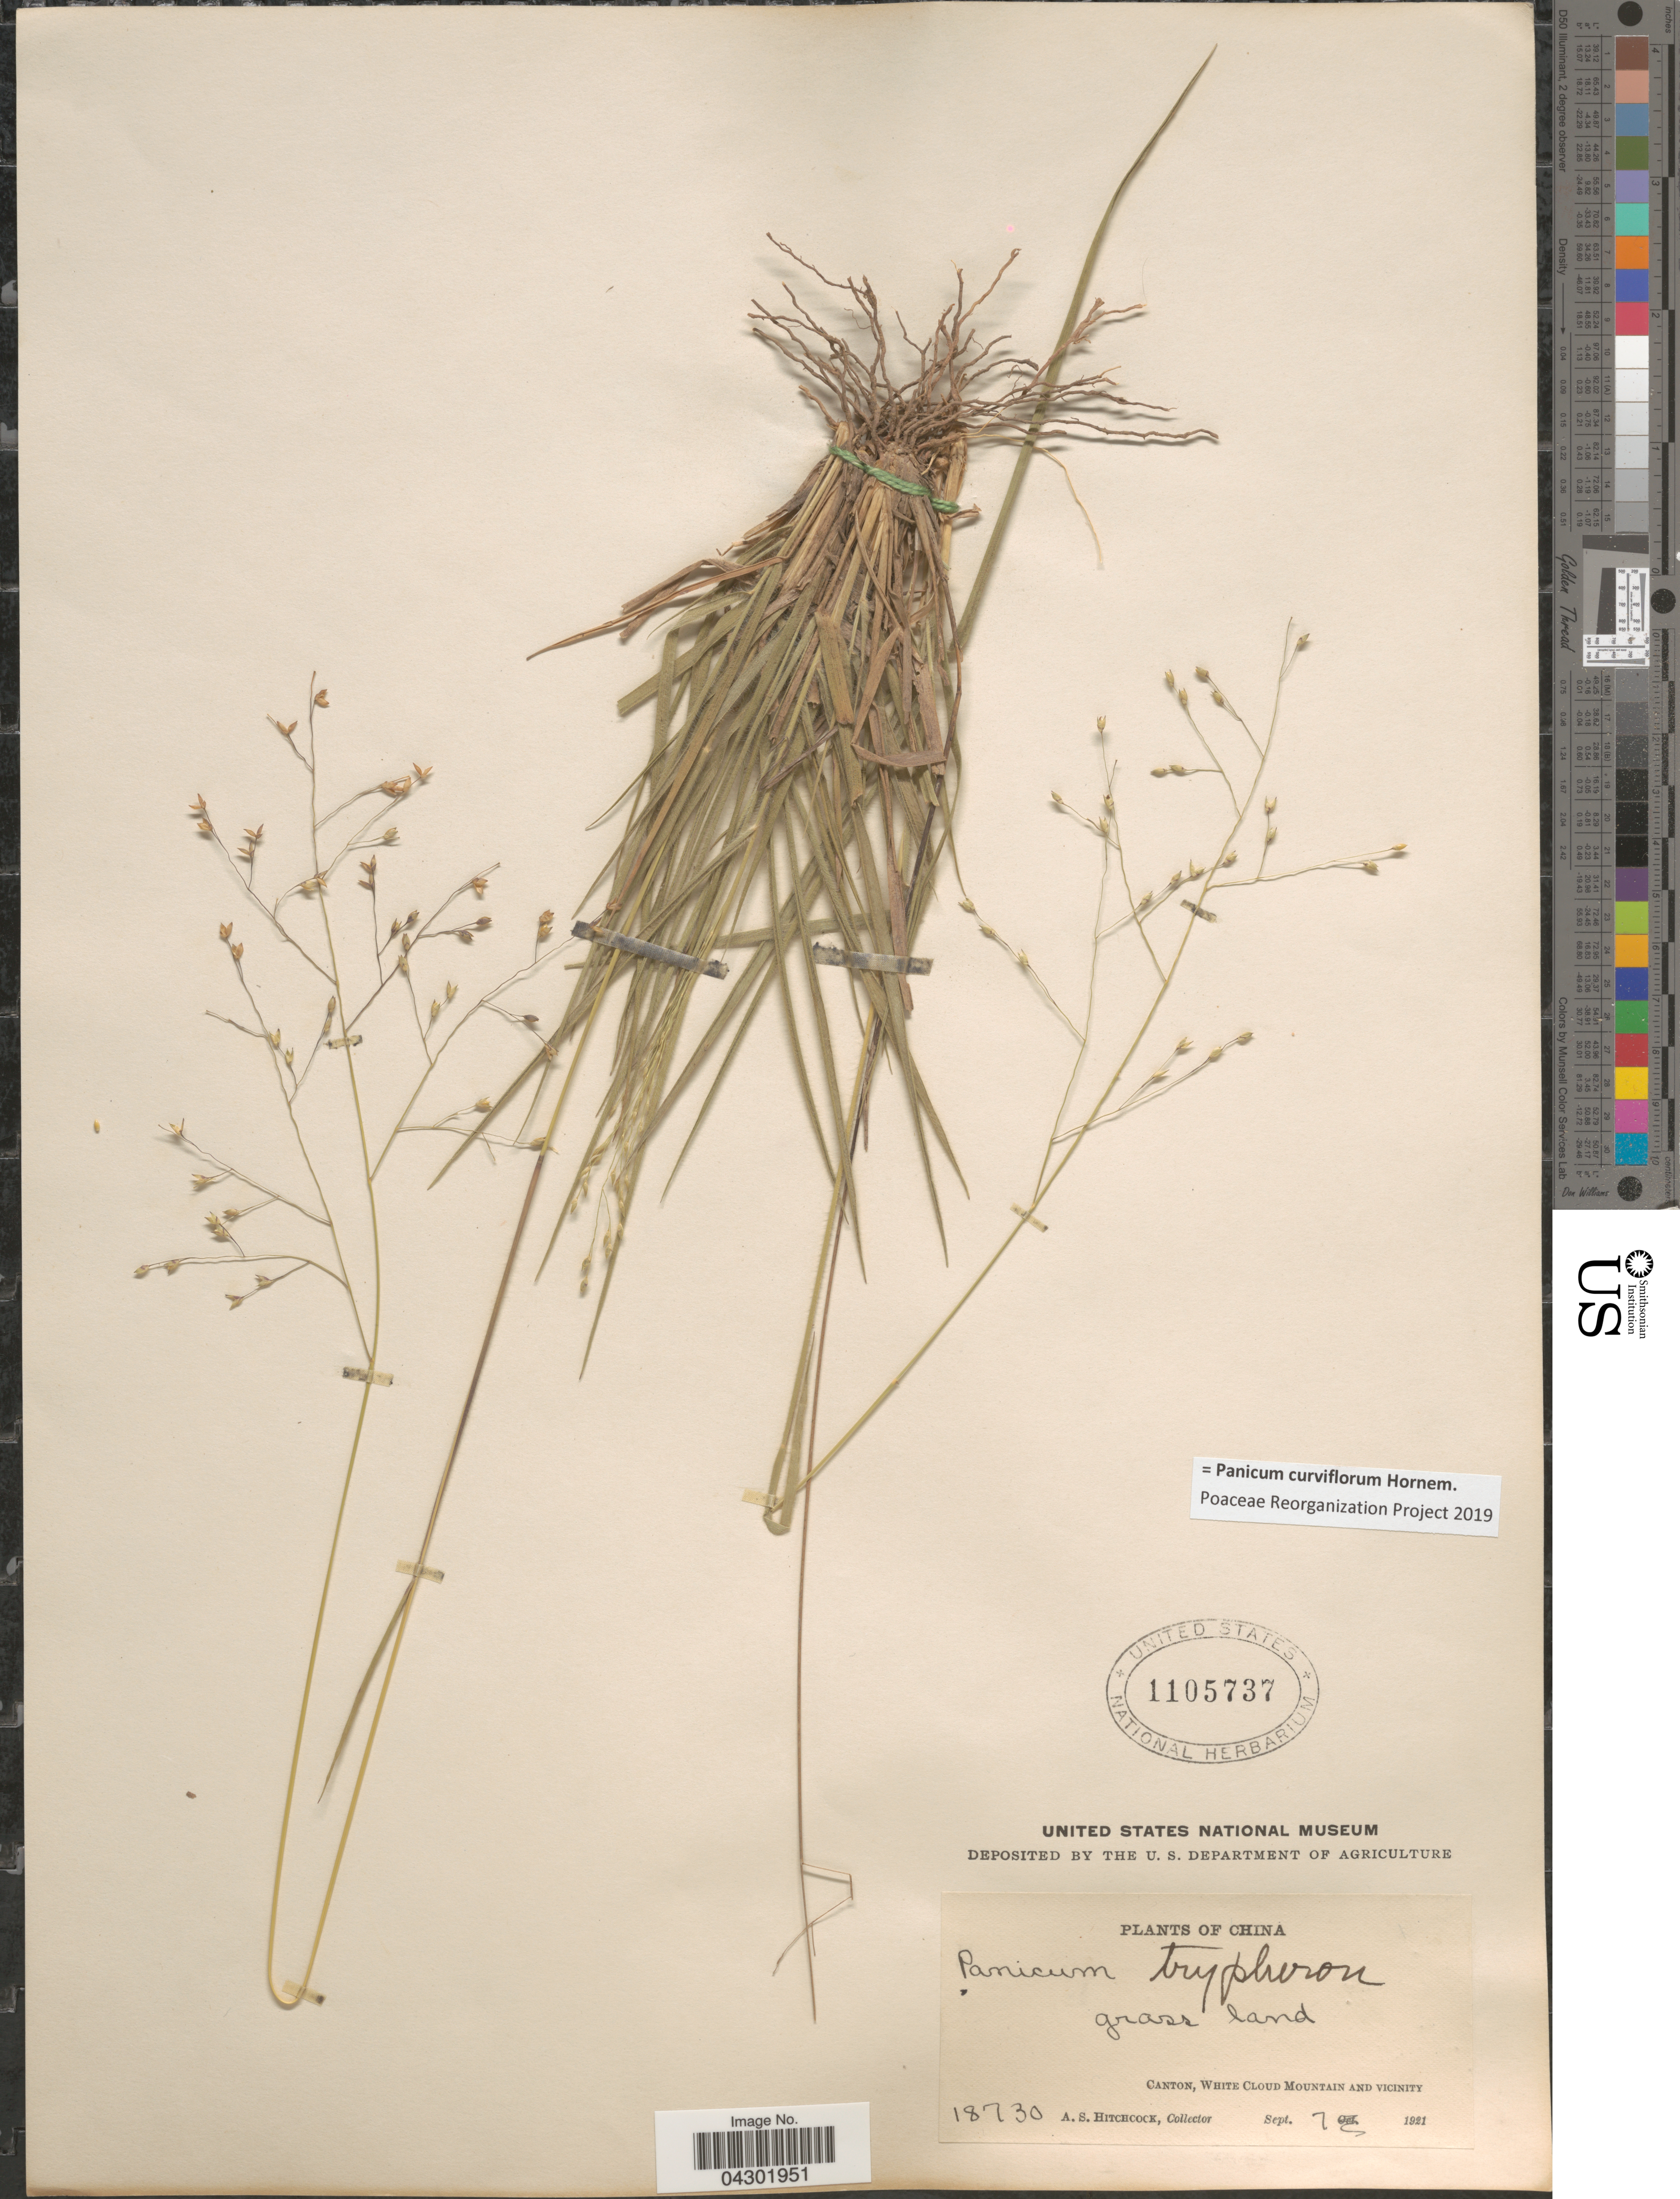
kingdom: Plantae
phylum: Tracheophyta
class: Liliopsida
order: Poales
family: Poaceae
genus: Panicum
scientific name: Panicum curviflorum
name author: Hornem.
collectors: A. S. Hitchcock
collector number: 18730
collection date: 1921-09-07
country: China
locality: Canton, White Cloud Mountain and vicinity.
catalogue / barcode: US 1105737